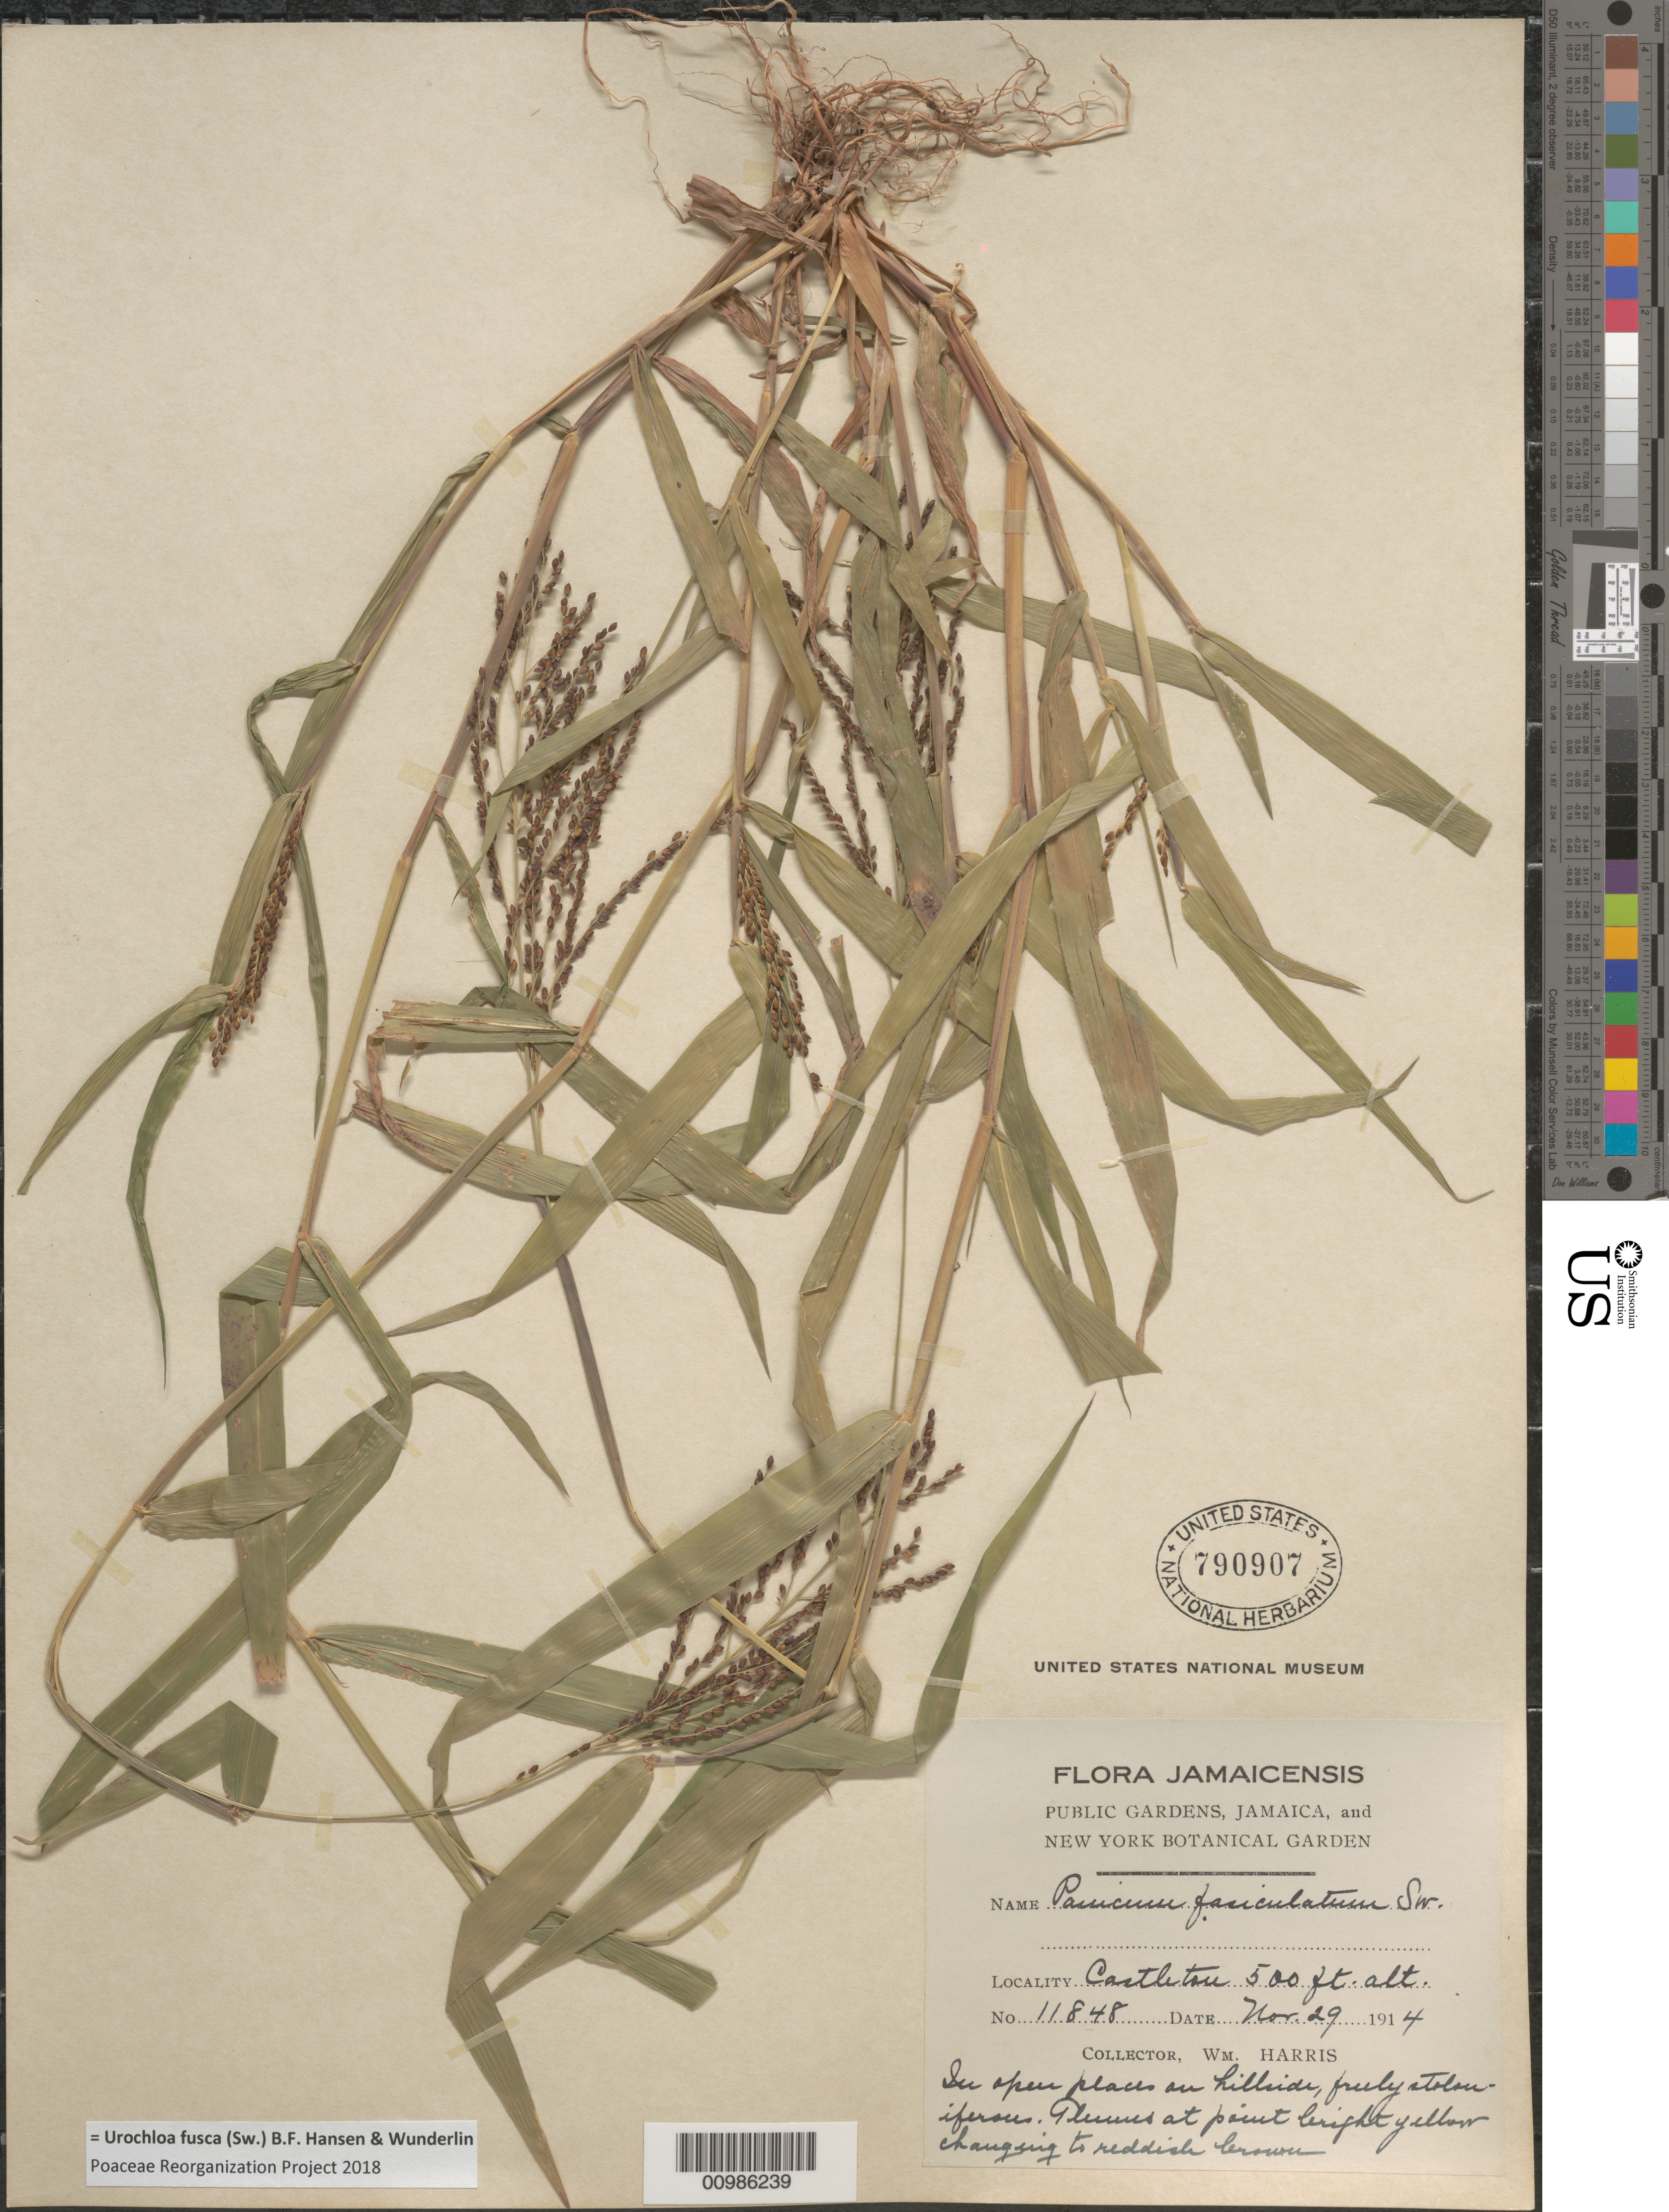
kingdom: Plantae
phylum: Tracheophyta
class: Liliopsida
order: Poales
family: Poaceae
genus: Brachiaria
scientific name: Brachiaria fasciculata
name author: (Sw.) Parodi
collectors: W. H. Harris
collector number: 11848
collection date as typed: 29 Nov 1914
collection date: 1914-11-29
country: Jamaica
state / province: Saint Andrew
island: Jamaica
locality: Castleton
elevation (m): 152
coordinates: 0 N, 0 E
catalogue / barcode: US 790907